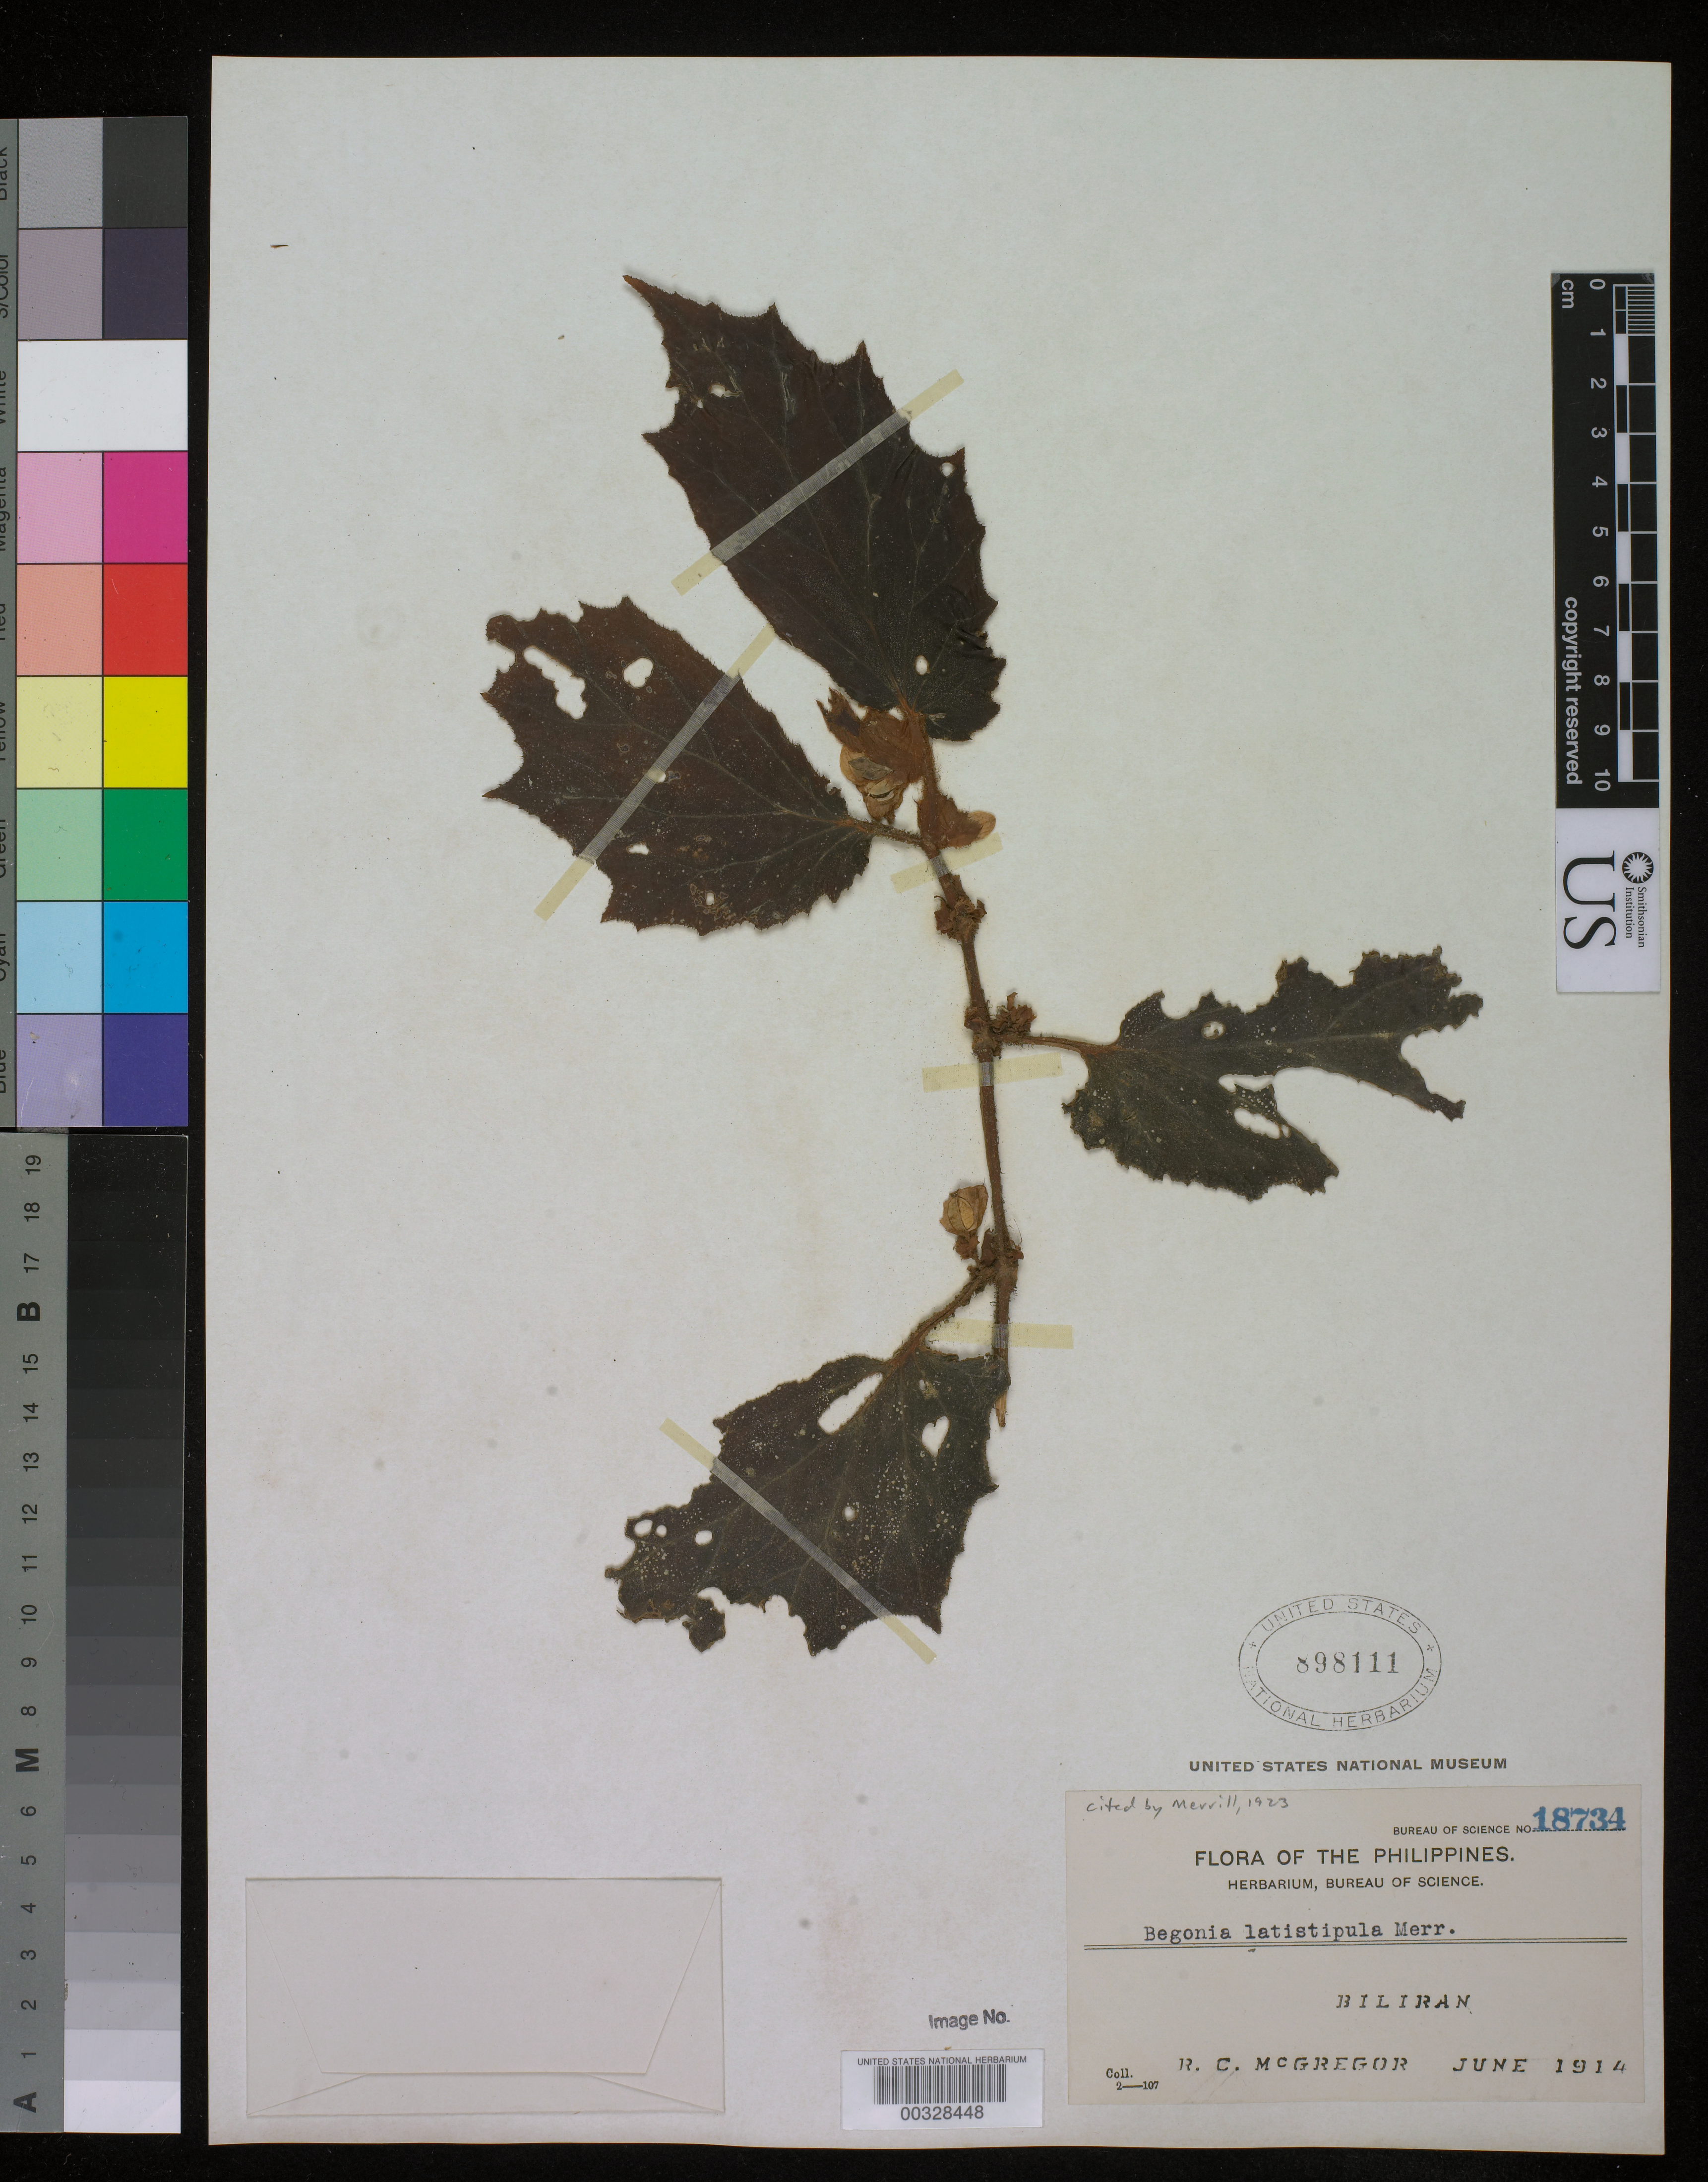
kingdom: Plantae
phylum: Tracheophyta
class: Magnoliopsida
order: Cucurbitales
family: Begoniaceae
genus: Begonia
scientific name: Begonia latistipula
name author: Merr.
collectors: R. C. McGregor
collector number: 18734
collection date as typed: Jun 1914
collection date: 1914-06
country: Philippines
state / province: Eastern Visayas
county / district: Leyte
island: Biliran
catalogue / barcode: US 898111